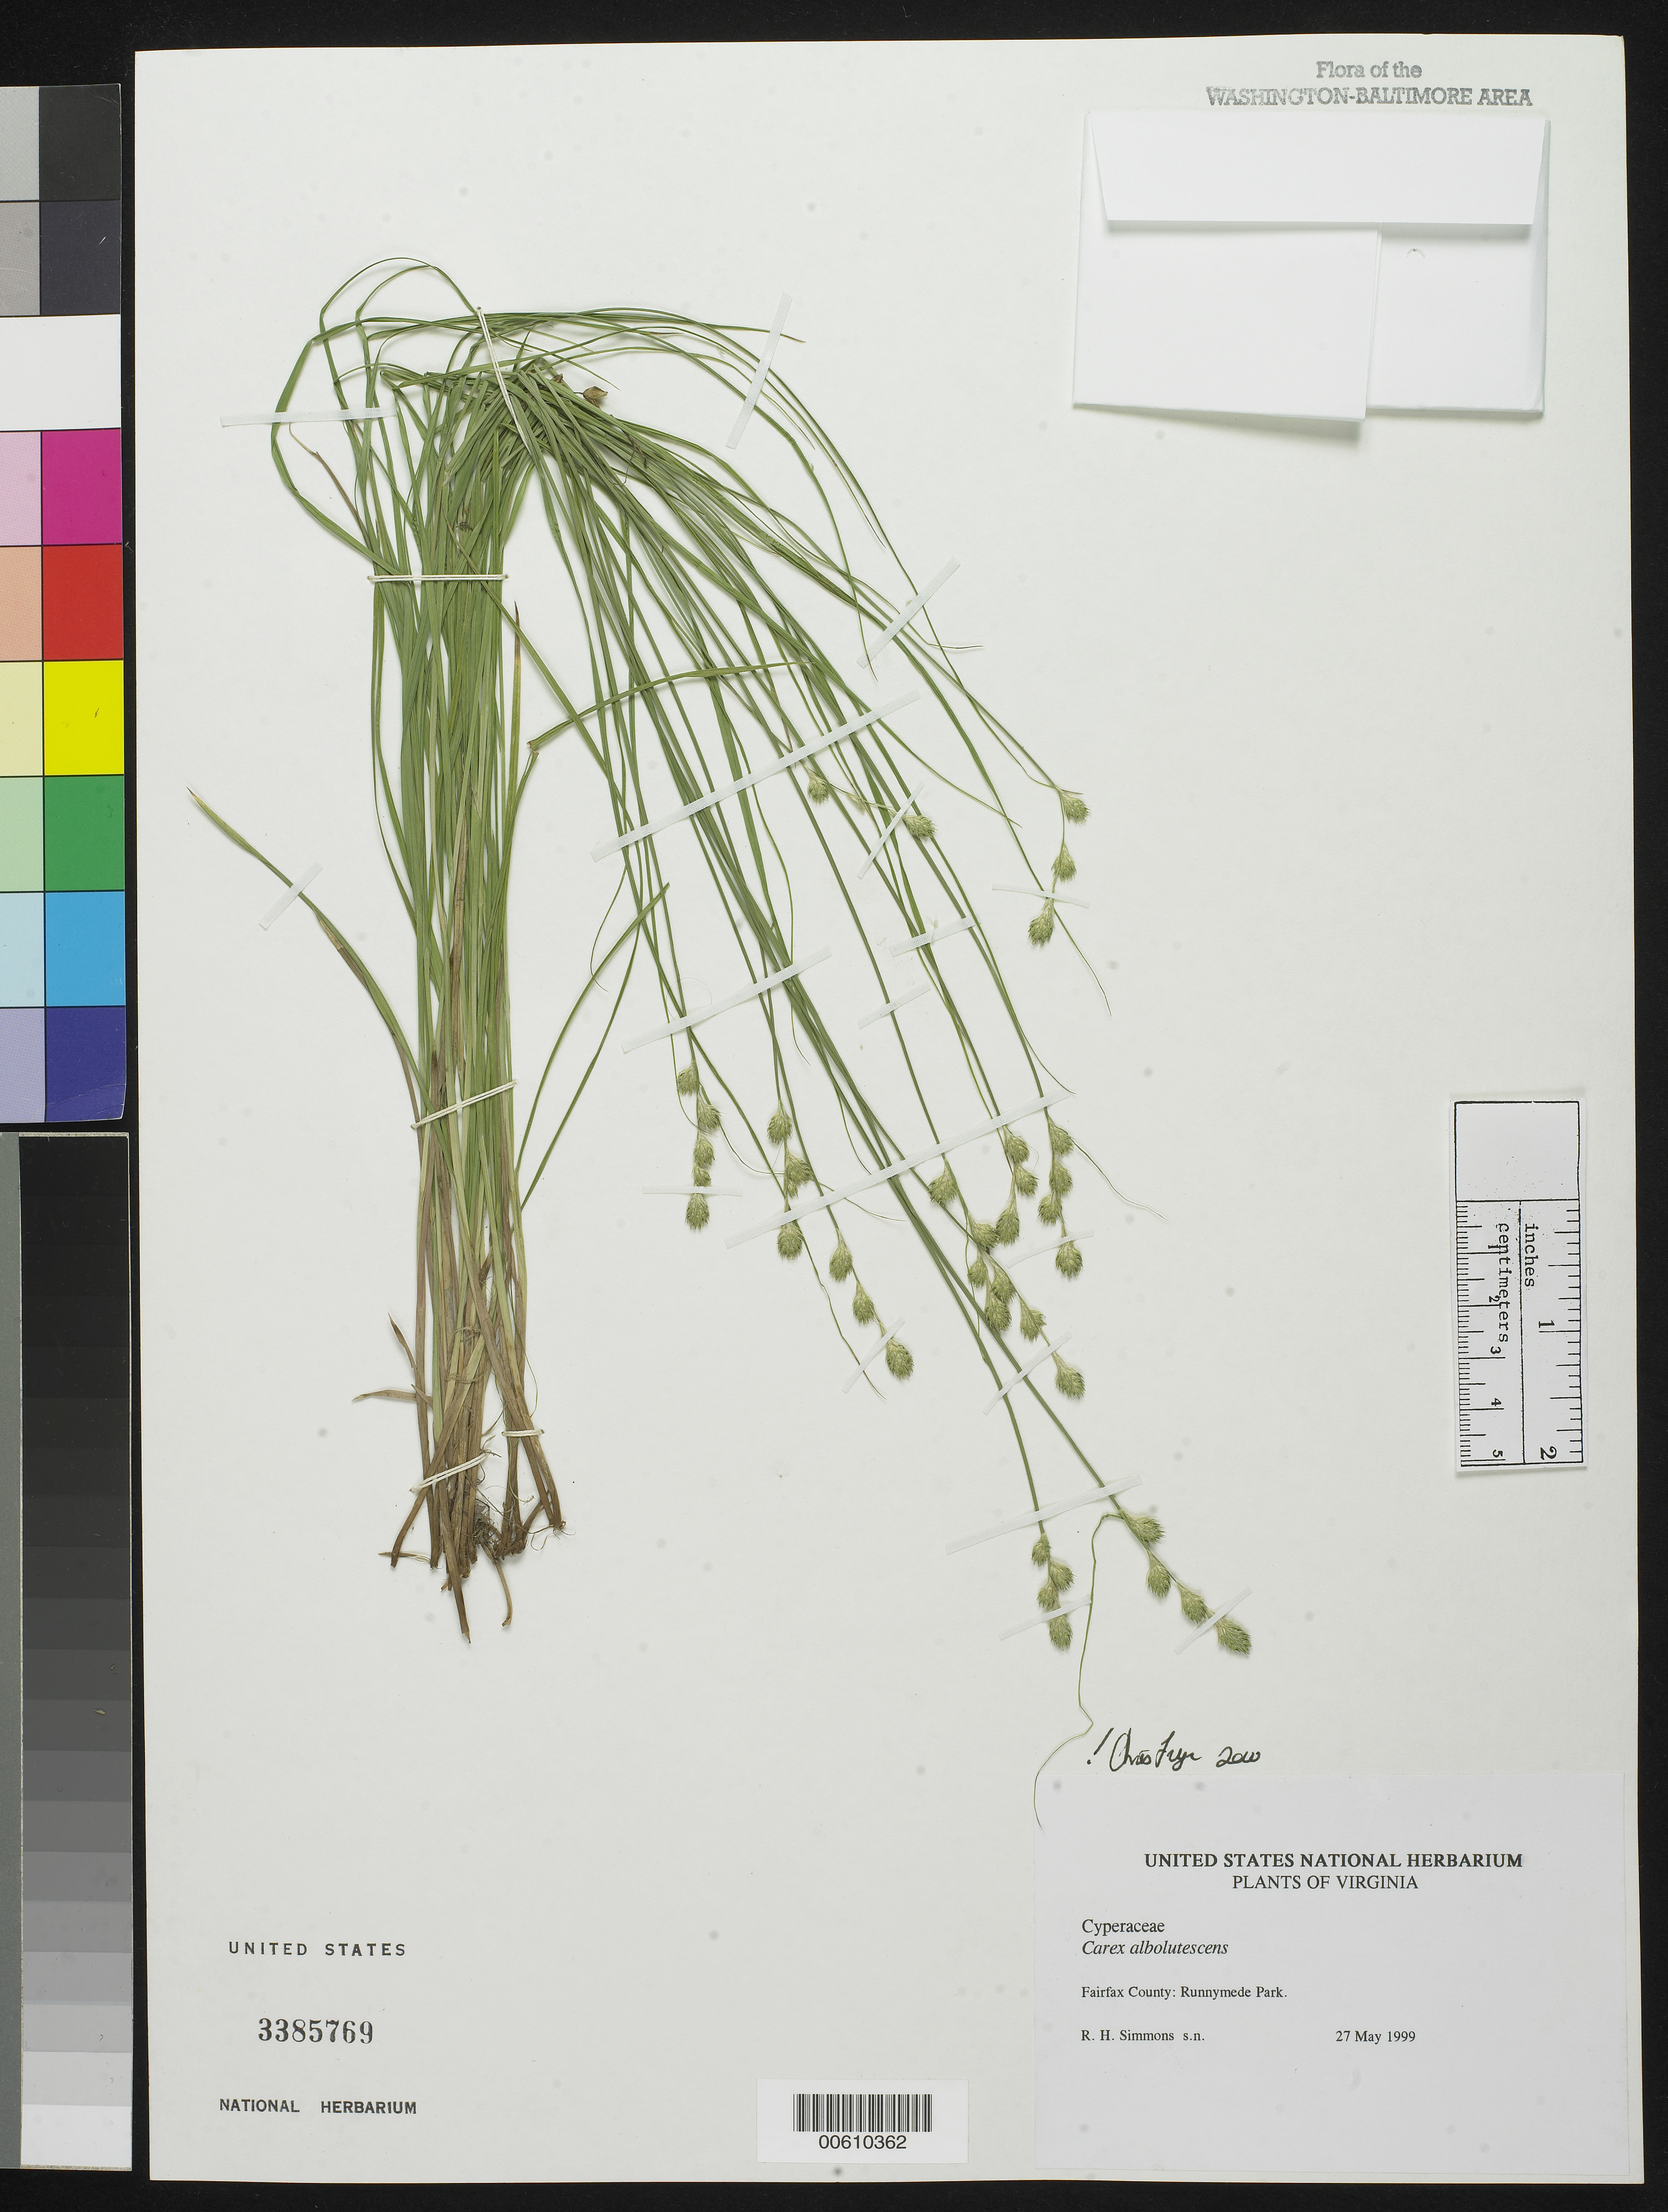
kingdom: Plantae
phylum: Tracheophyta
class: Liliopsida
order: Poales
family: Cyperaceae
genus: Carex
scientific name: Carex albolutescens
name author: Schwein.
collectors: R. H. Simmons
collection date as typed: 27 May 1999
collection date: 1999-05-27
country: United States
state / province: Virginia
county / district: Fairfax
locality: Runnymede Park.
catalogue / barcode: US 3385769